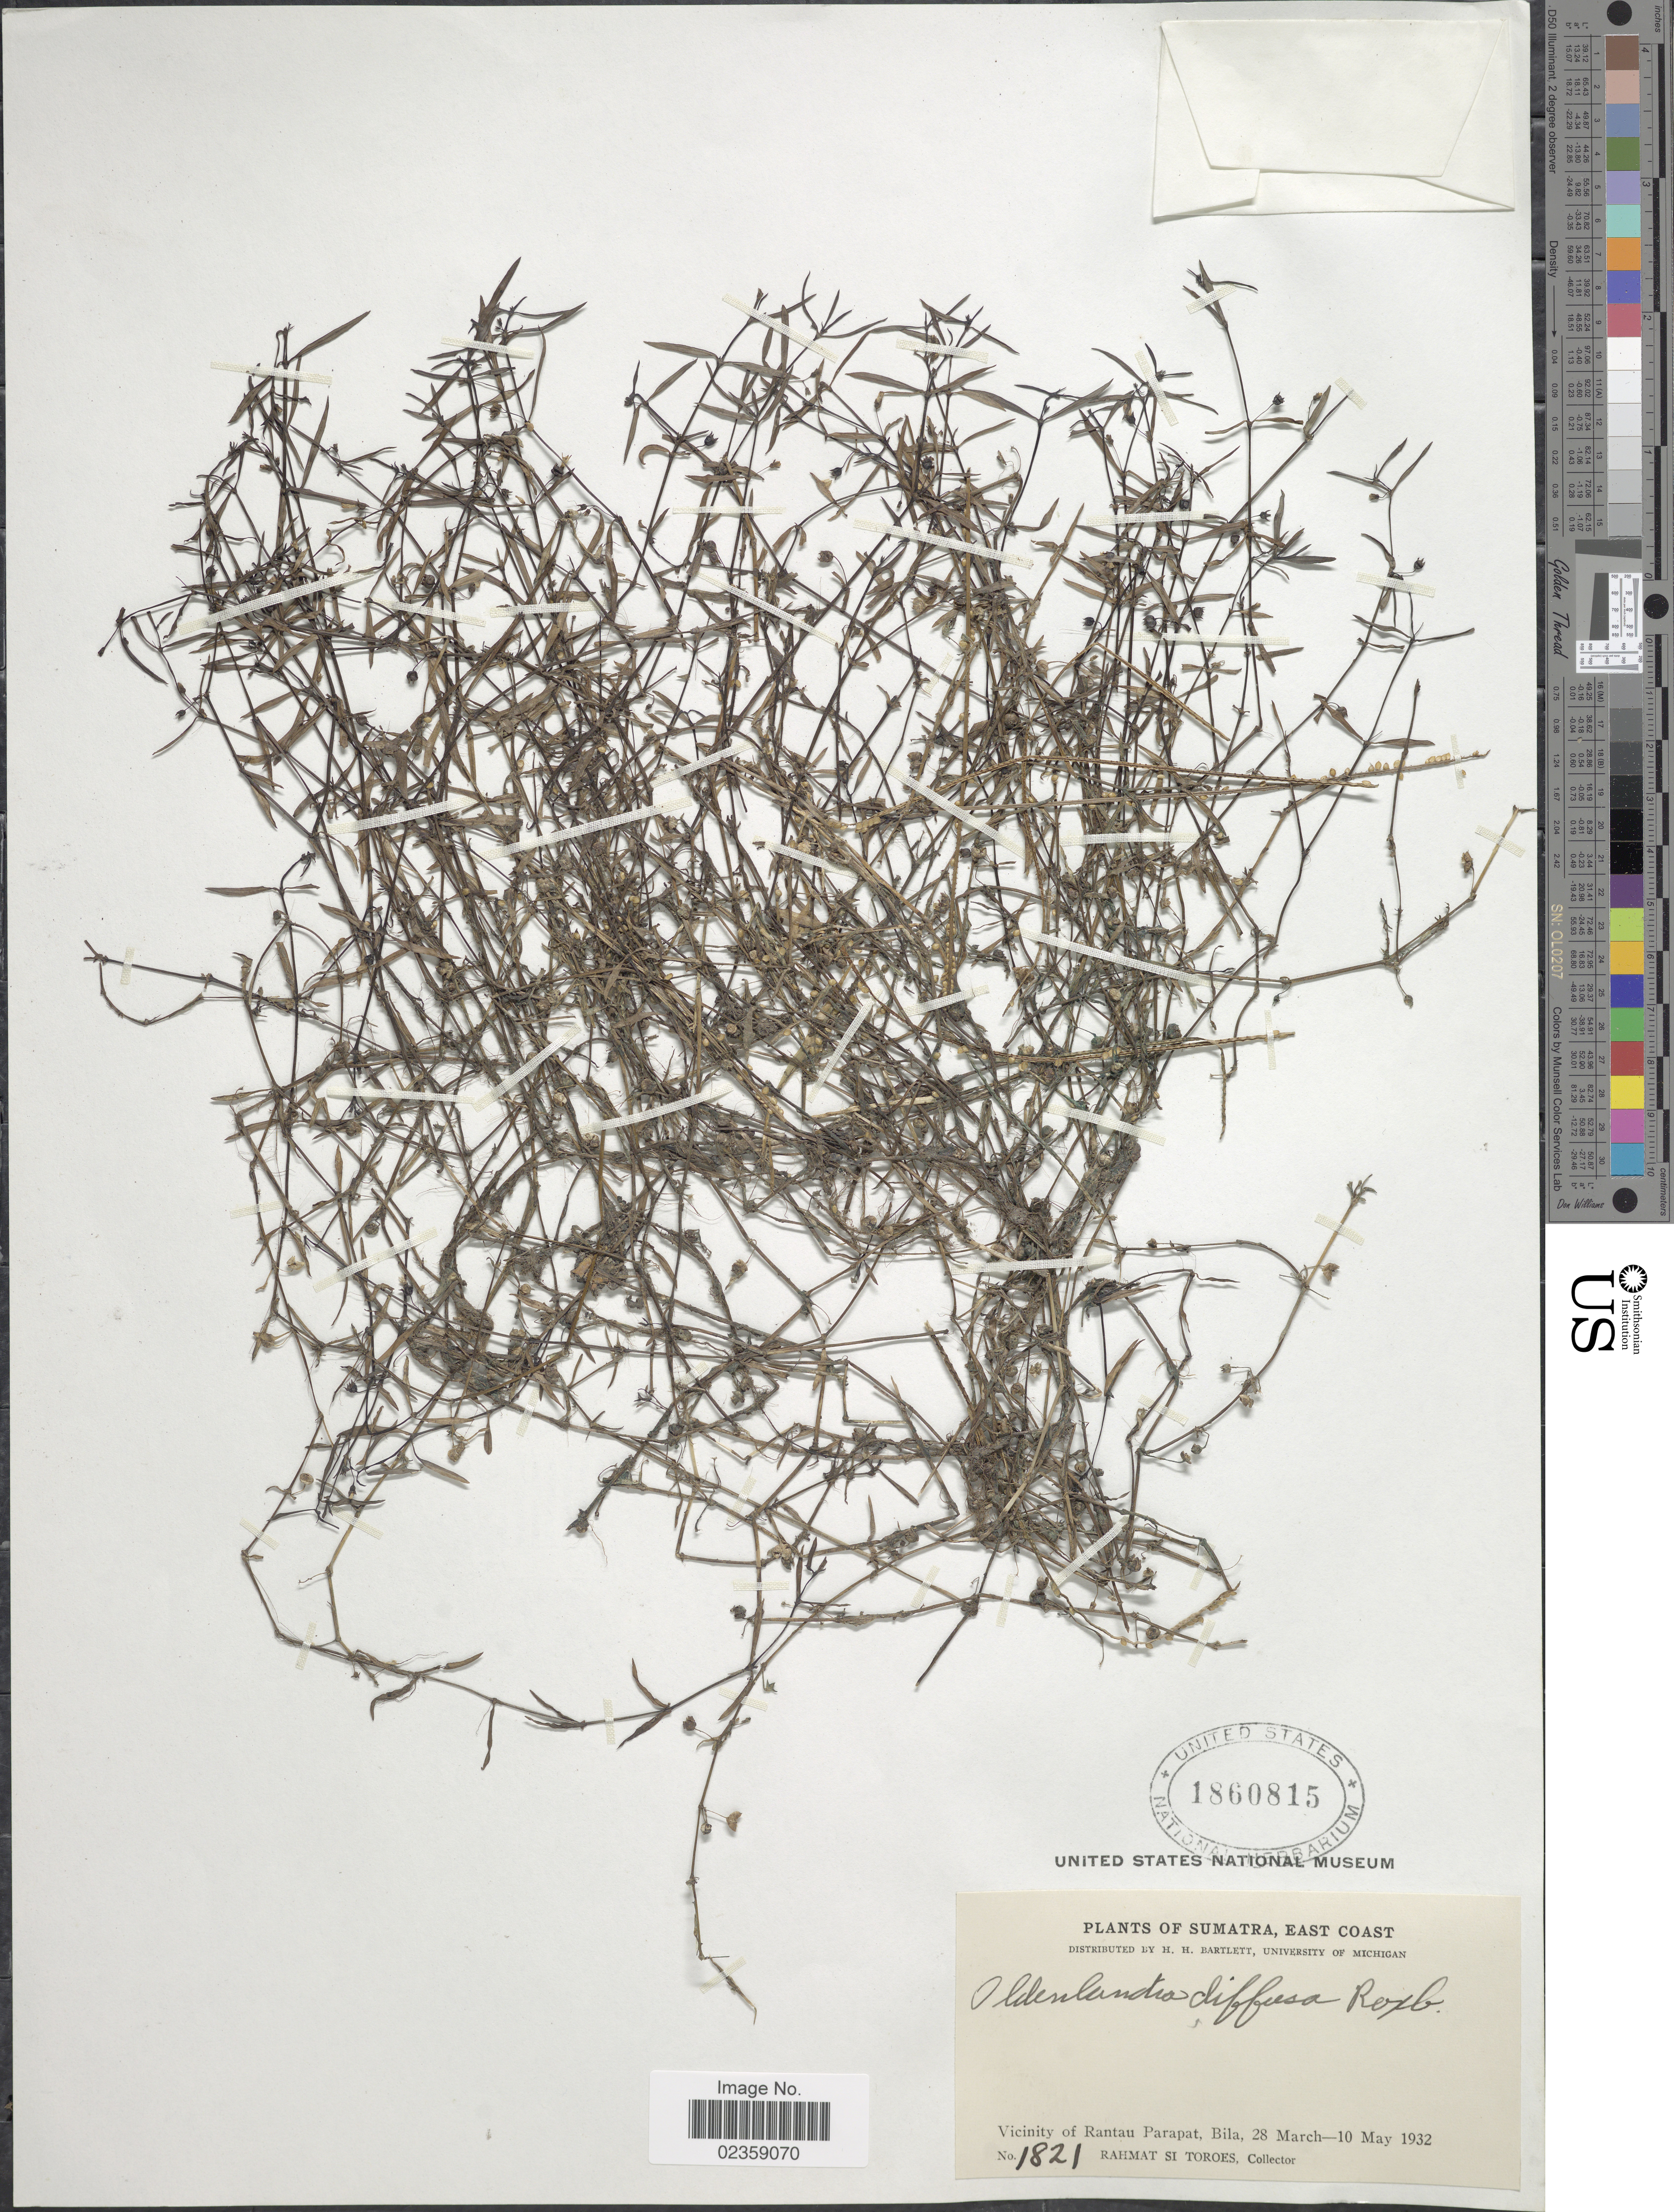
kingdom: Plantae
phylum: Tracheophyta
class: Magnoliopsida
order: Gentianales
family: Rubiaceae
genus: Oldenlandia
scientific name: Oldenlandia diffusa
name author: (Willd.) Roxb.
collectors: Rahmat Si Boeea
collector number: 1821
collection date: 1932-03-28/1932-05-10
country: Indonesia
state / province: Sumatra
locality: Sumatra, East Coast. Vicinity of Rantau Parapat, Bila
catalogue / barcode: US 1860815